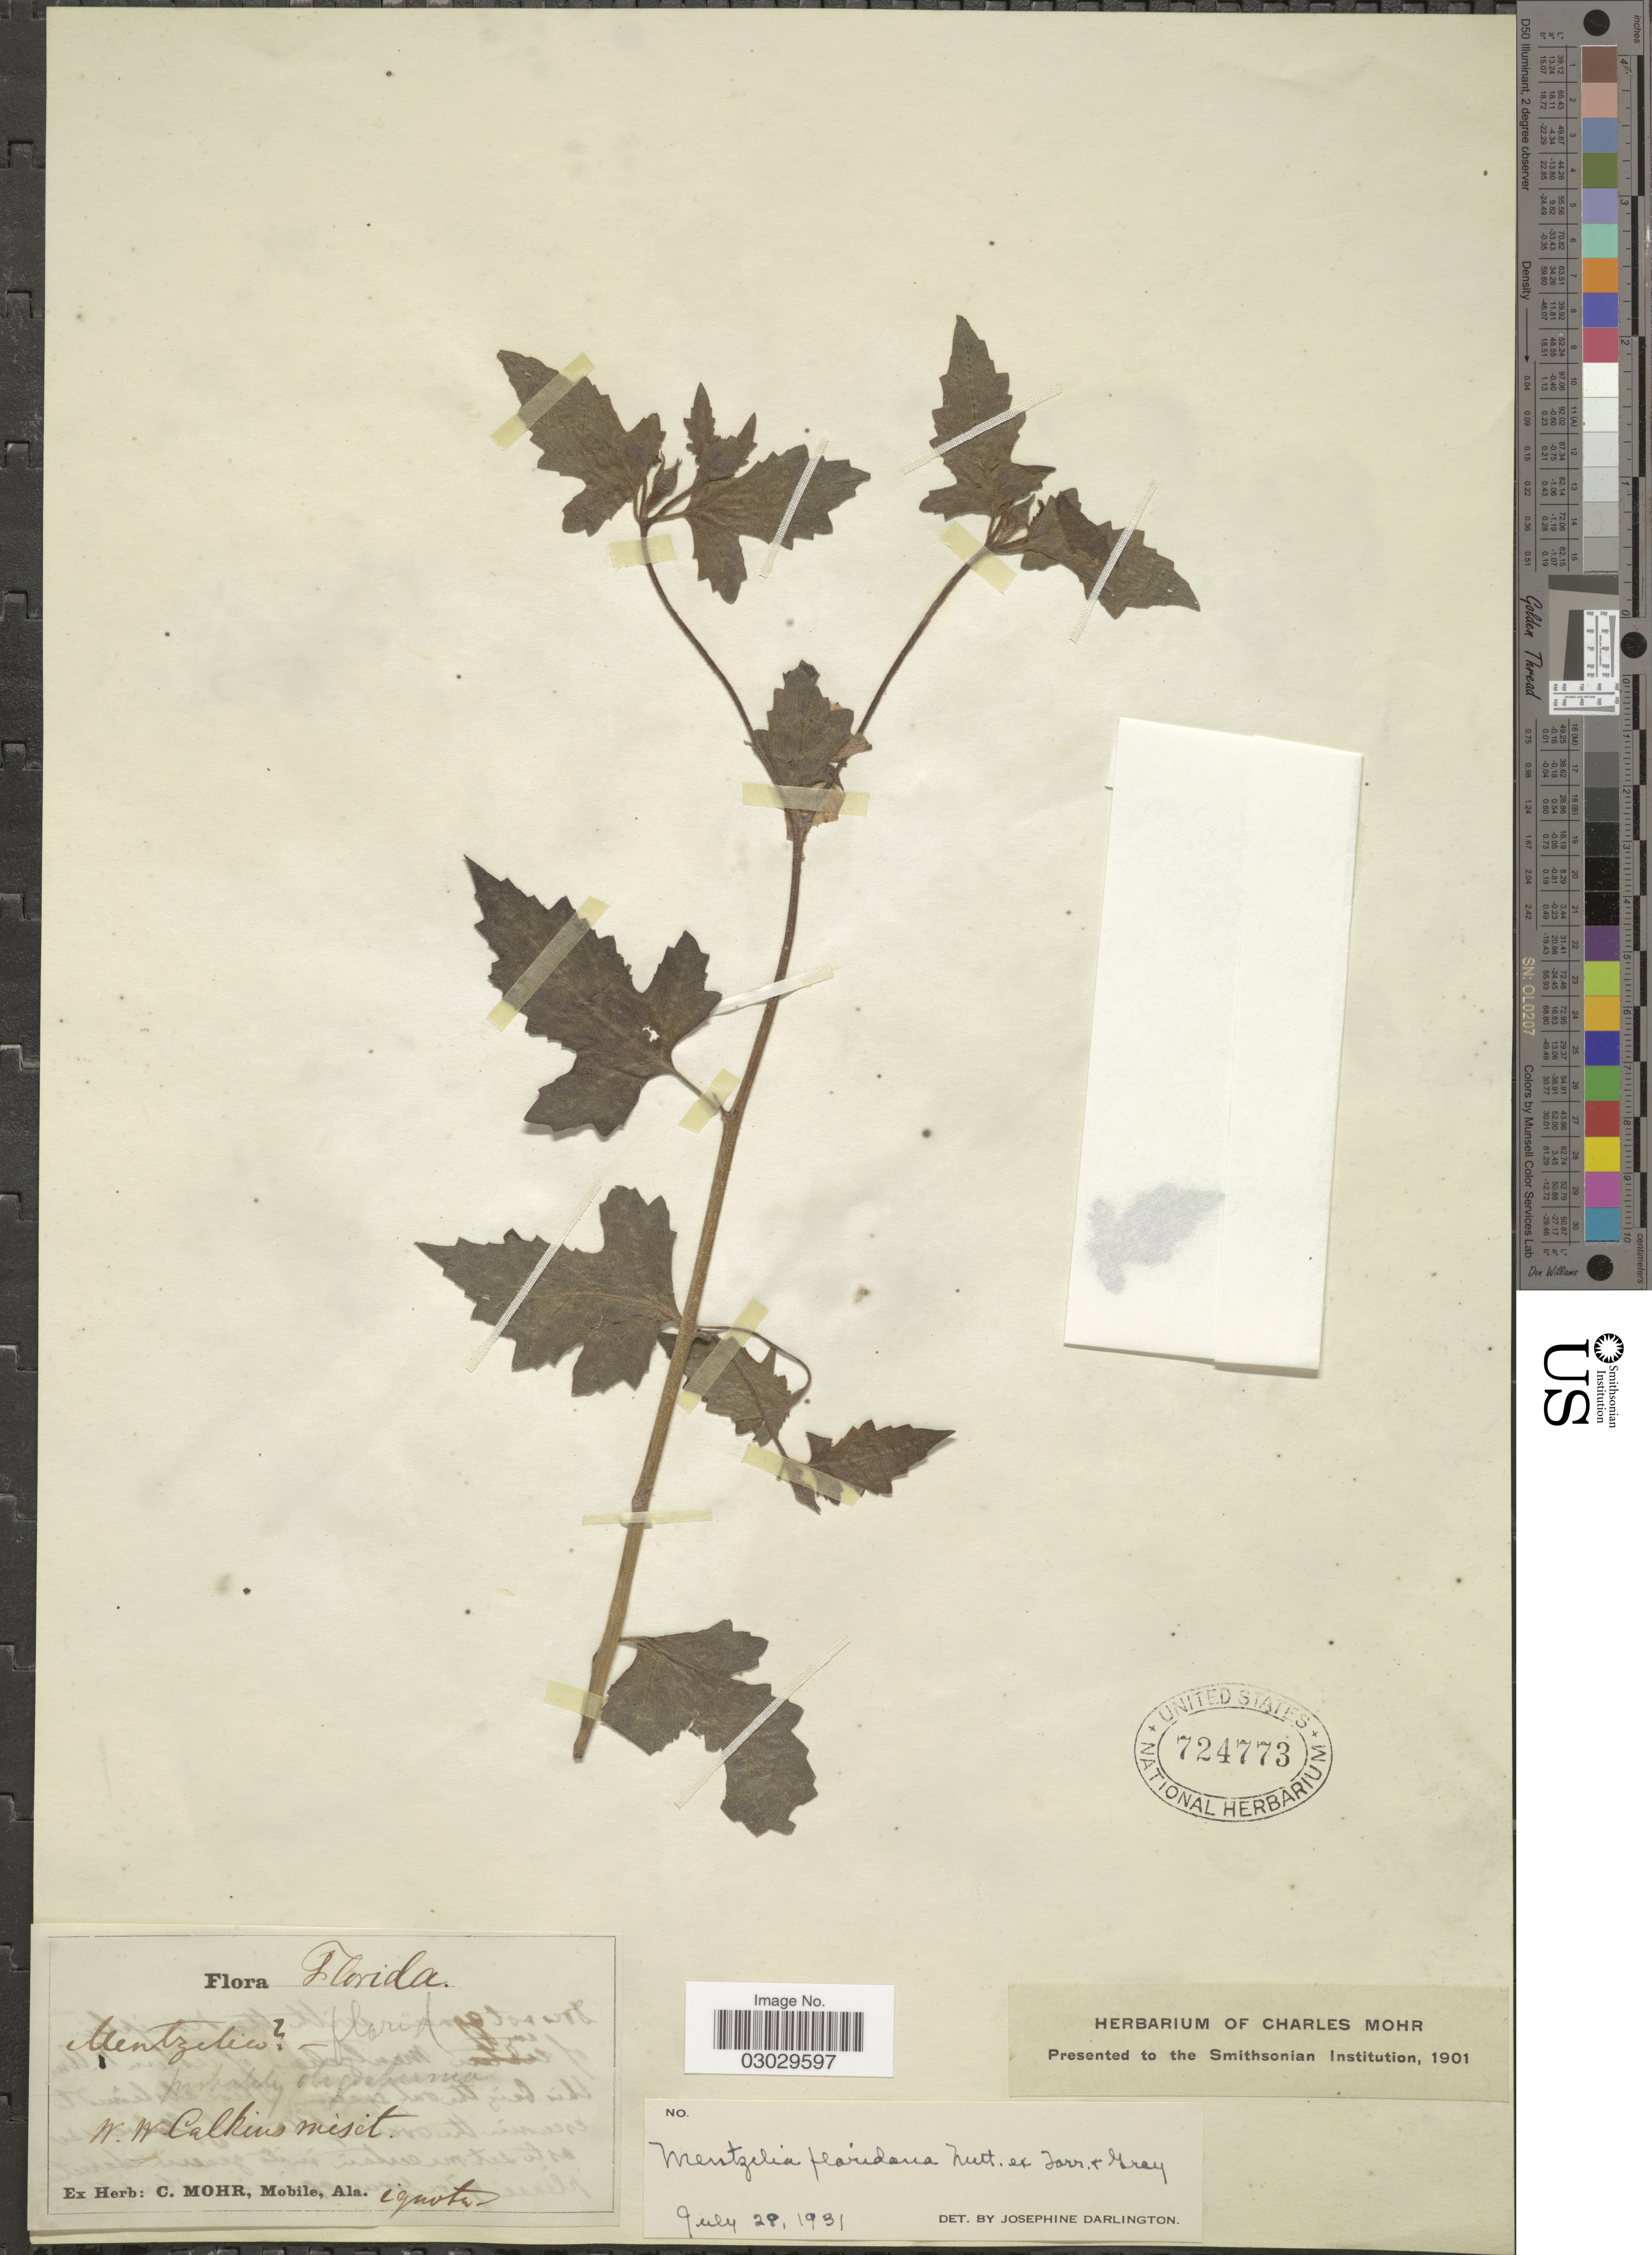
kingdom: Plantae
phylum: Tracheophyta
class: Magnoliopsida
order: Cornales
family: Loasaceae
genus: Mentzelia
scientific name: Mentzelia floridana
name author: Nutt. ex Torr. & A. Gray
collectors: W. Calkins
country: United States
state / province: Florida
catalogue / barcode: US 724773